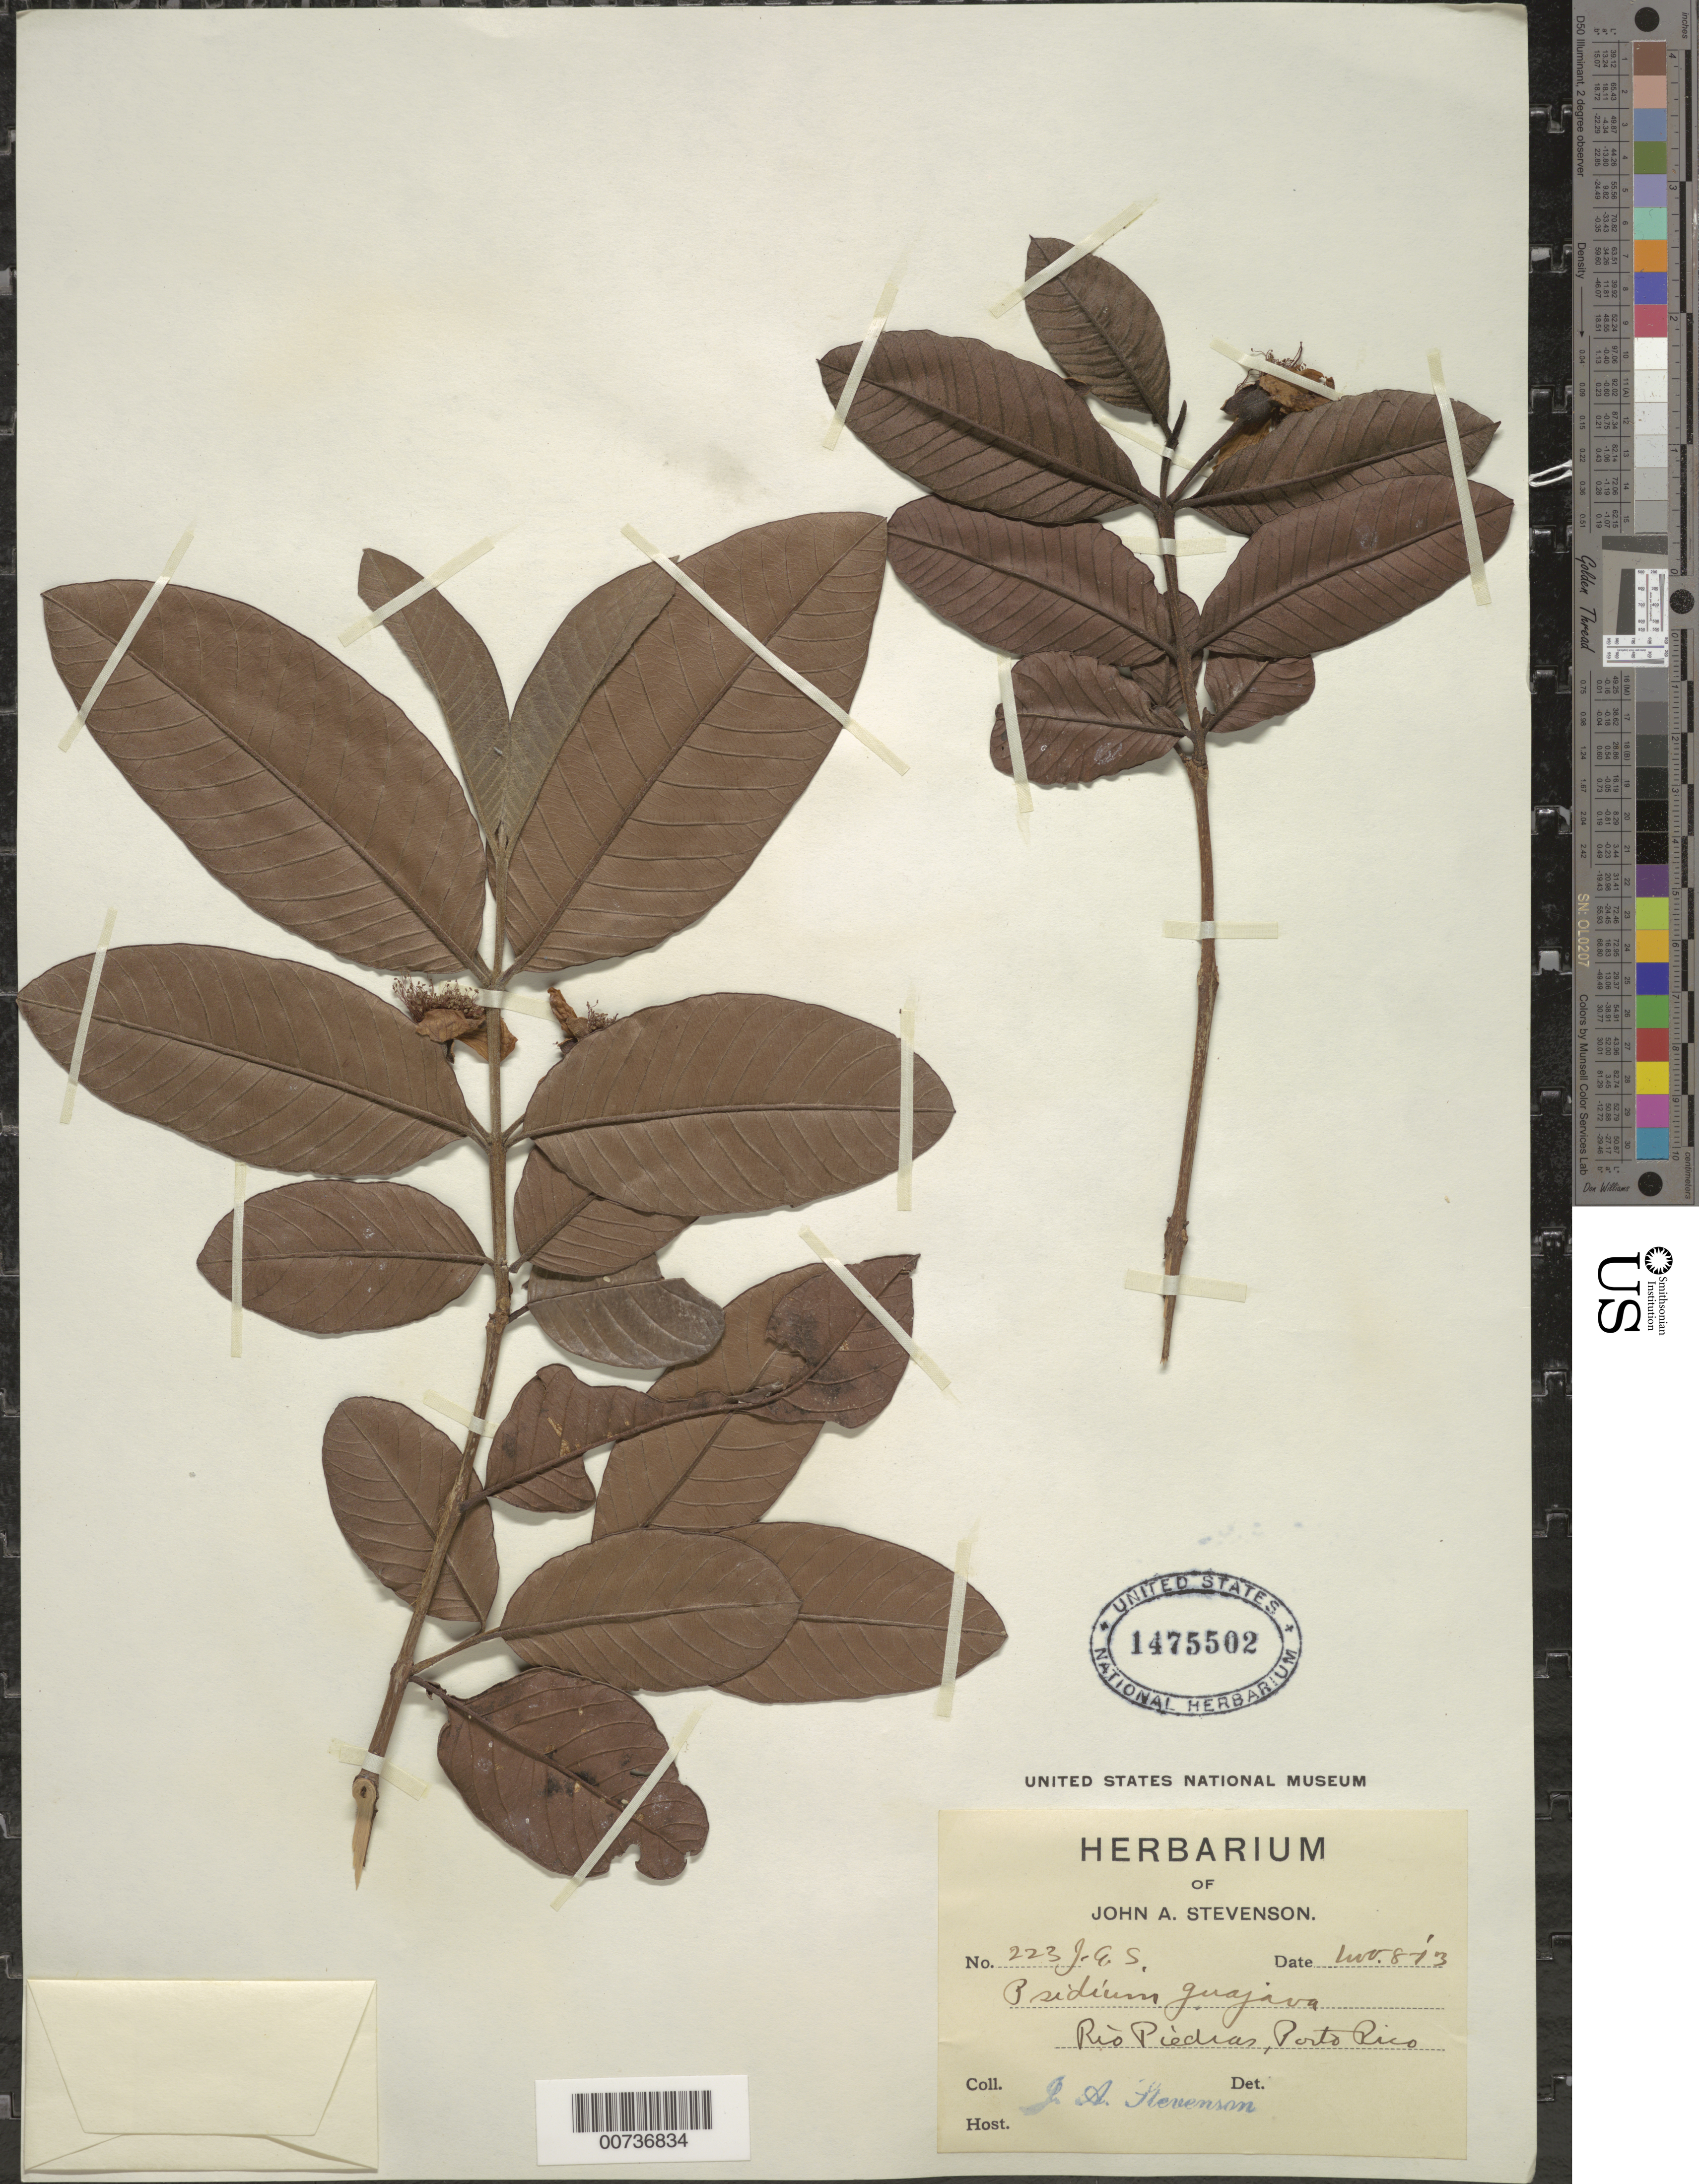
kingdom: Plantae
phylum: Tracheophyta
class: Magnoliopsida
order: Myrtales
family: Myrtaceae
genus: Psidium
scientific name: Psidium guajava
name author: L.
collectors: J. Stevenson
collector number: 223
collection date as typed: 08 Nov 1913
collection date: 1913-11-08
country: Puerto Rico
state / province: San Juan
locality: Rio Piedras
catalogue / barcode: US 1475502